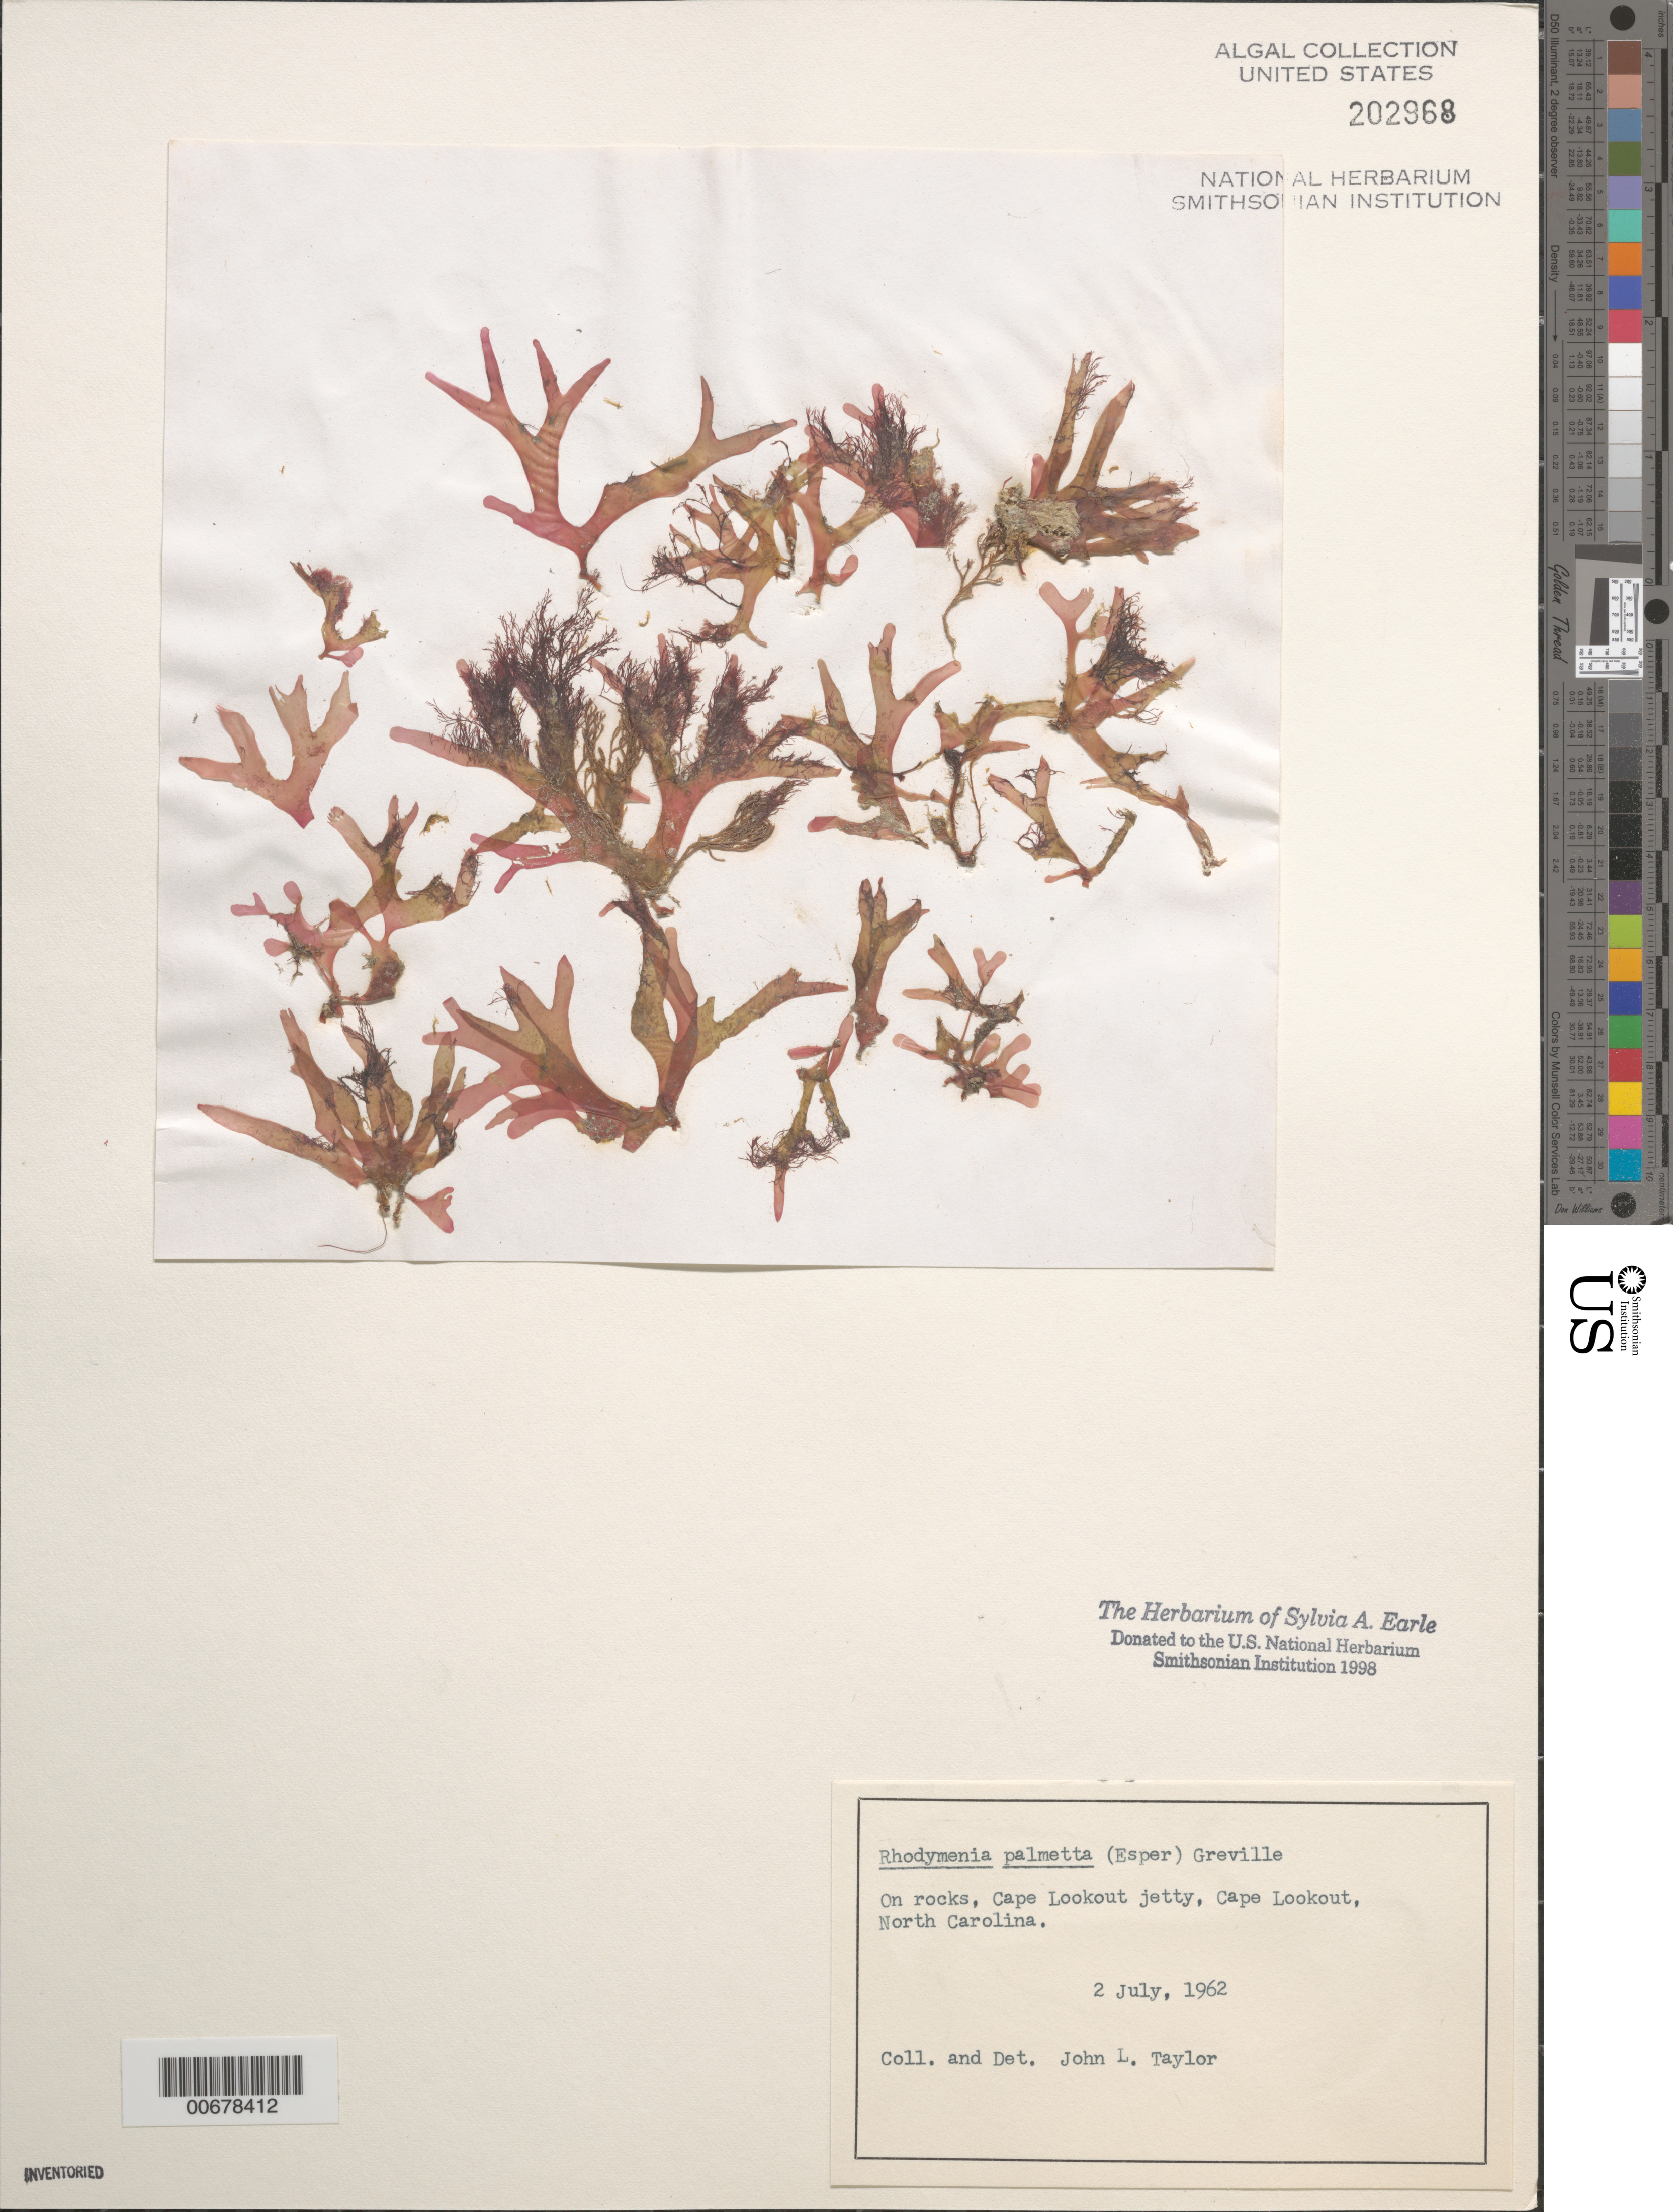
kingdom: Plantae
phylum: Rhodophyta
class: Florideophyceae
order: Rhodymeniales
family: Rhodymeniaceae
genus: Rhodymenia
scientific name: Rhodymenia pseudopalmata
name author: (J.V.Lamouroux) P.C. Silva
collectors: J. L. Taylor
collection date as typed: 02 Jul 1962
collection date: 1962-07-02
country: United States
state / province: North Carolina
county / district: Carteret County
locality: Cape Lookout jetty, Cape Lookout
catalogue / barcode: US 202968